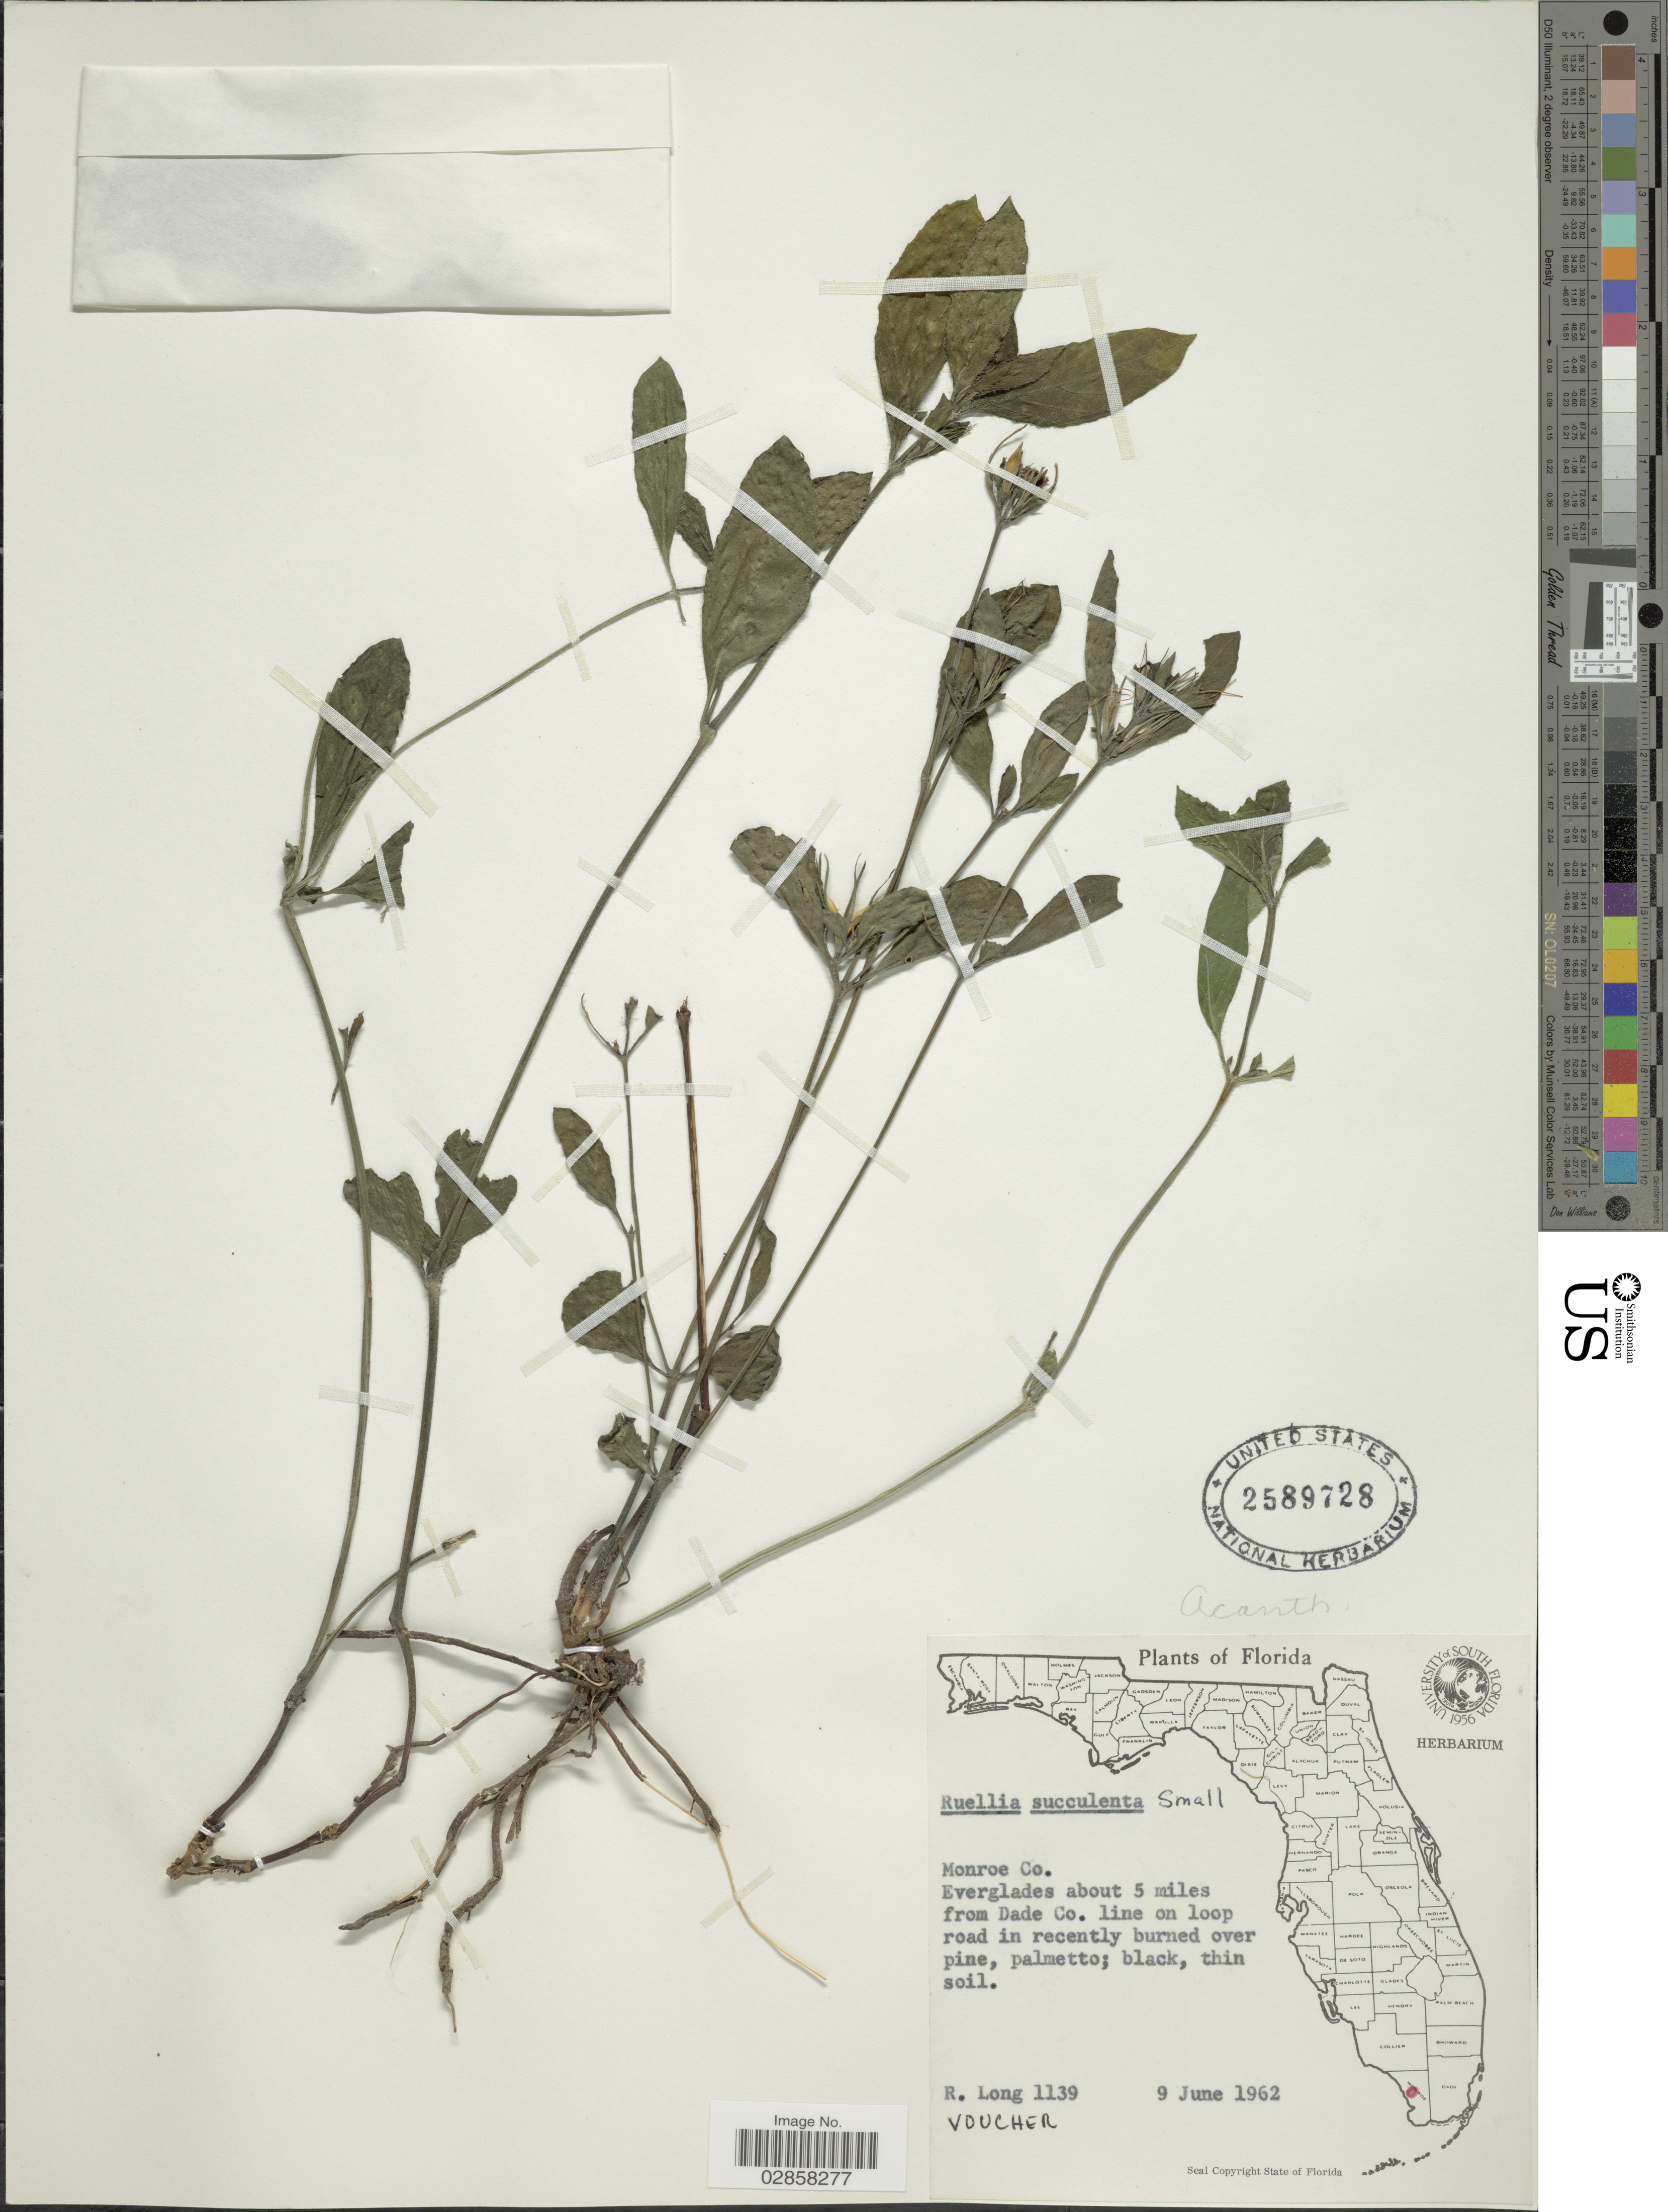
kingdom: Plantae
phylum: Tracheophyta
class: Magnoliopsida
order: Lamiales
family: Acanthaceae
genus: Ruellia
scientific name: Ruellia succulenta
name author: Small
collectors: R. Long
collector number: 1139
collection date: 1962-06-09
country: United States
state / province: Florida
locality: Monroe Co. Everglades about 5 miles from Dade Co.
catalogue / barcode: US 2589728